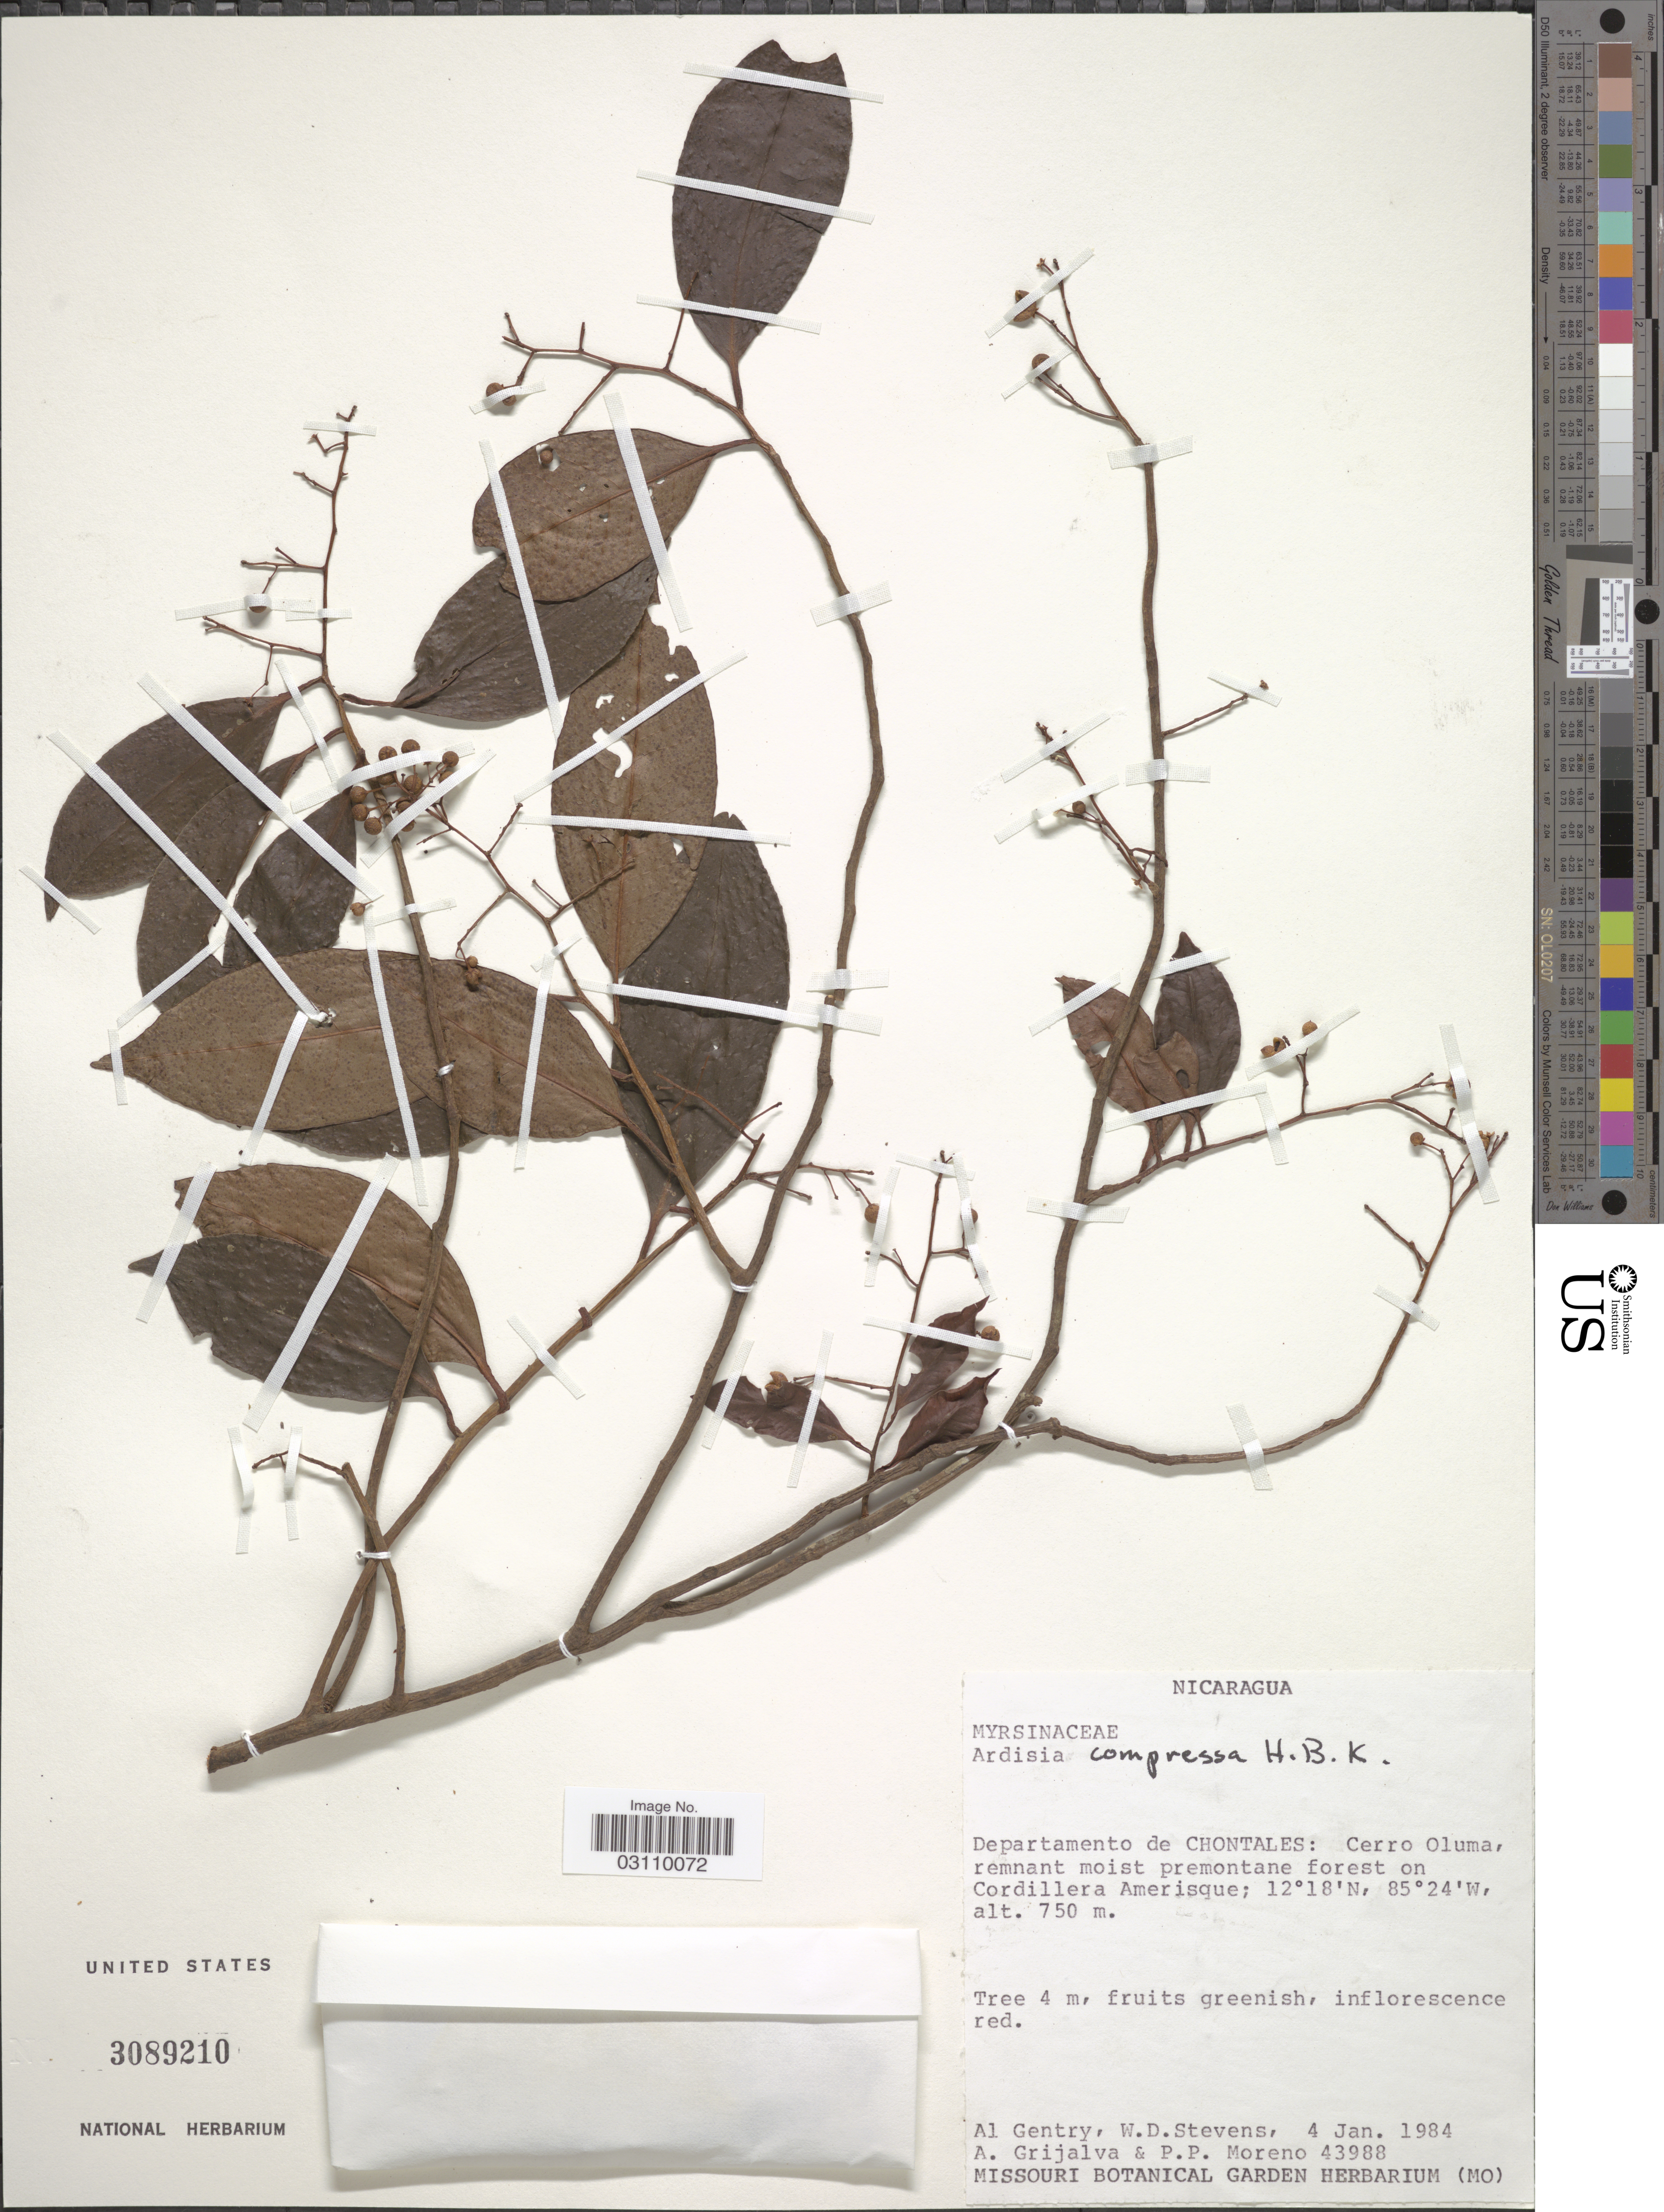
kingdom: Plantae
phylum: Tracheophyta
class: Magnoliopsida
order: Ericales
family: Primulaceae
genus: Ardisia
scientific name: Ardisia compressa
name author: Kunth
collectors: A. H. Gentry, W. D. Stevens, A. Grijalva & P. Moreno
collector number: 43988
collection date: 1984-01-04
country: Nicaragua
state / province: Chontales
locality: Departamento de Chontales: Cerro Oluma, remnant moist premontane forest on Cordillera Amerisque.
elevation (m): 750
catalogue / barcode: US 3089210